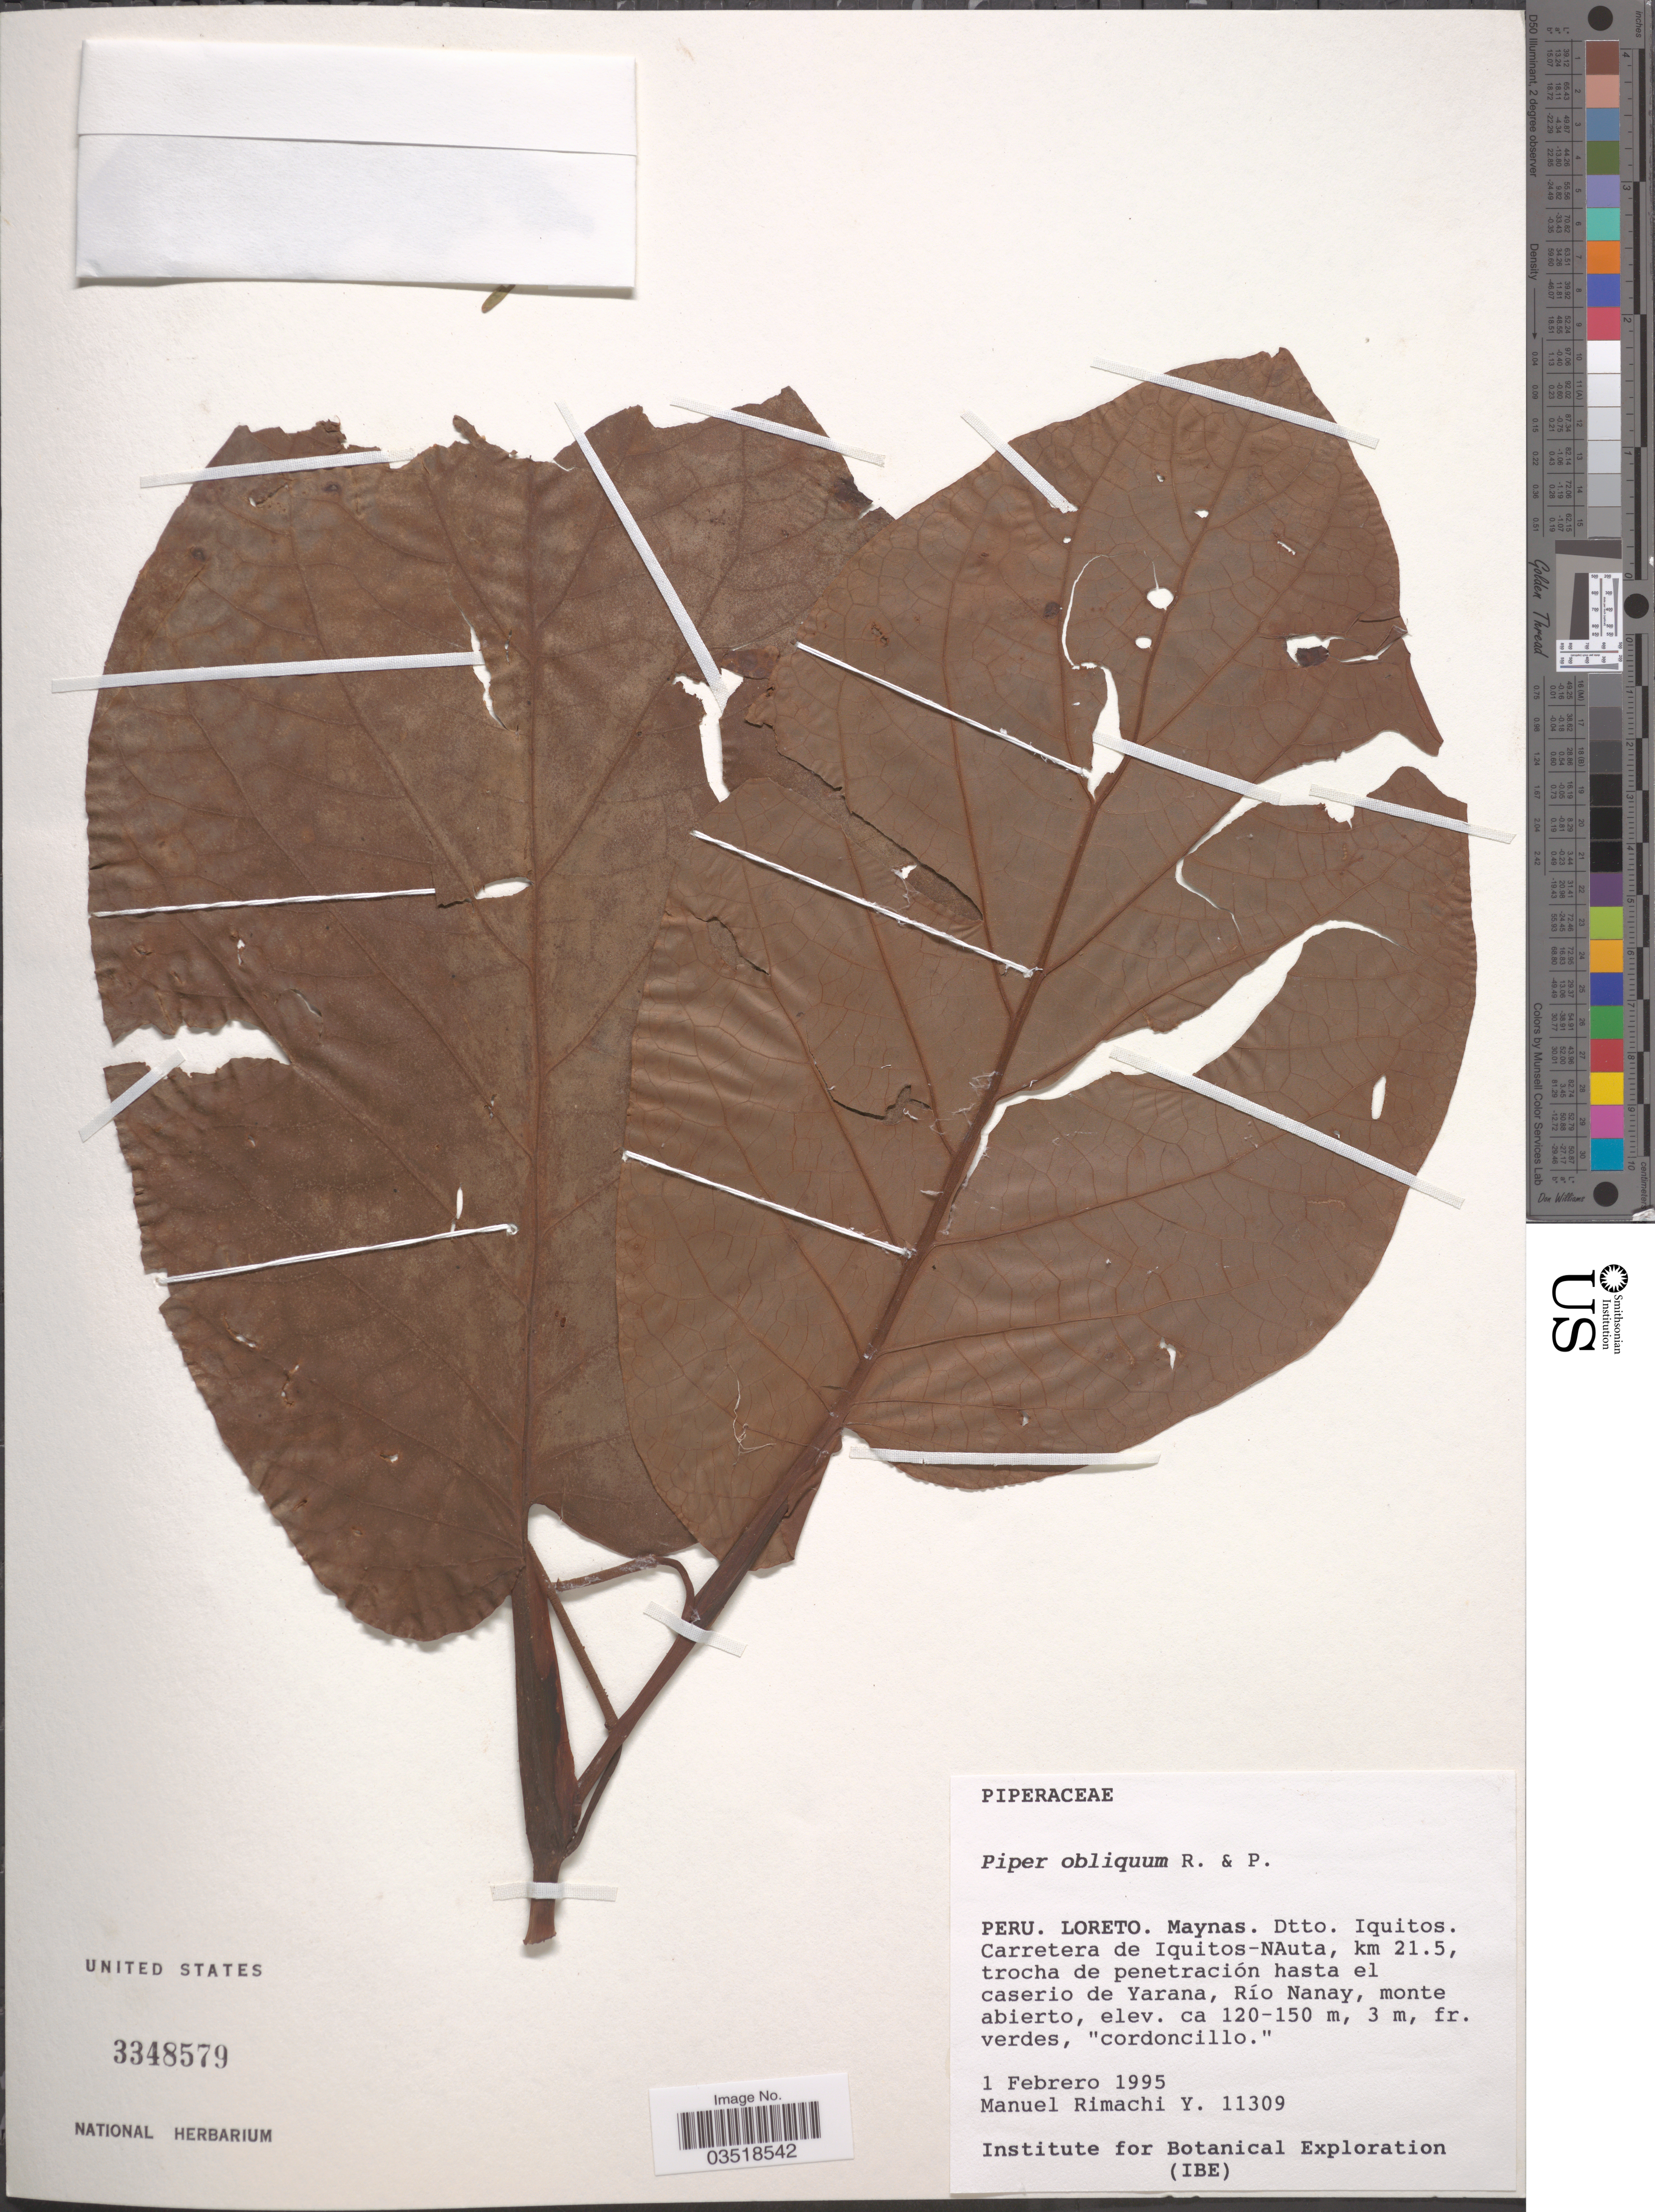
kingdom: Plantae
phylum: Tracheophyta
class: Magnoliopsida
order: Piperales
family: Piperaceae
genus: Piper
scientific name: Piper obliquum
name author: Ruiz & Pav.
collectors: M. Rimachi Y.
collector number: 11309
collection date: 1995-02-01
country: Peru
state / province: Loreto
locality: Maynas. Dtto. Iquitos. Carretera de Iquitos-NAuta, km 21.5, trocha de penetración hasta el caserio de Yarana, Río Nanay, monte abierto.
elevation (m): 120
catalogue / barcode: US 3348579